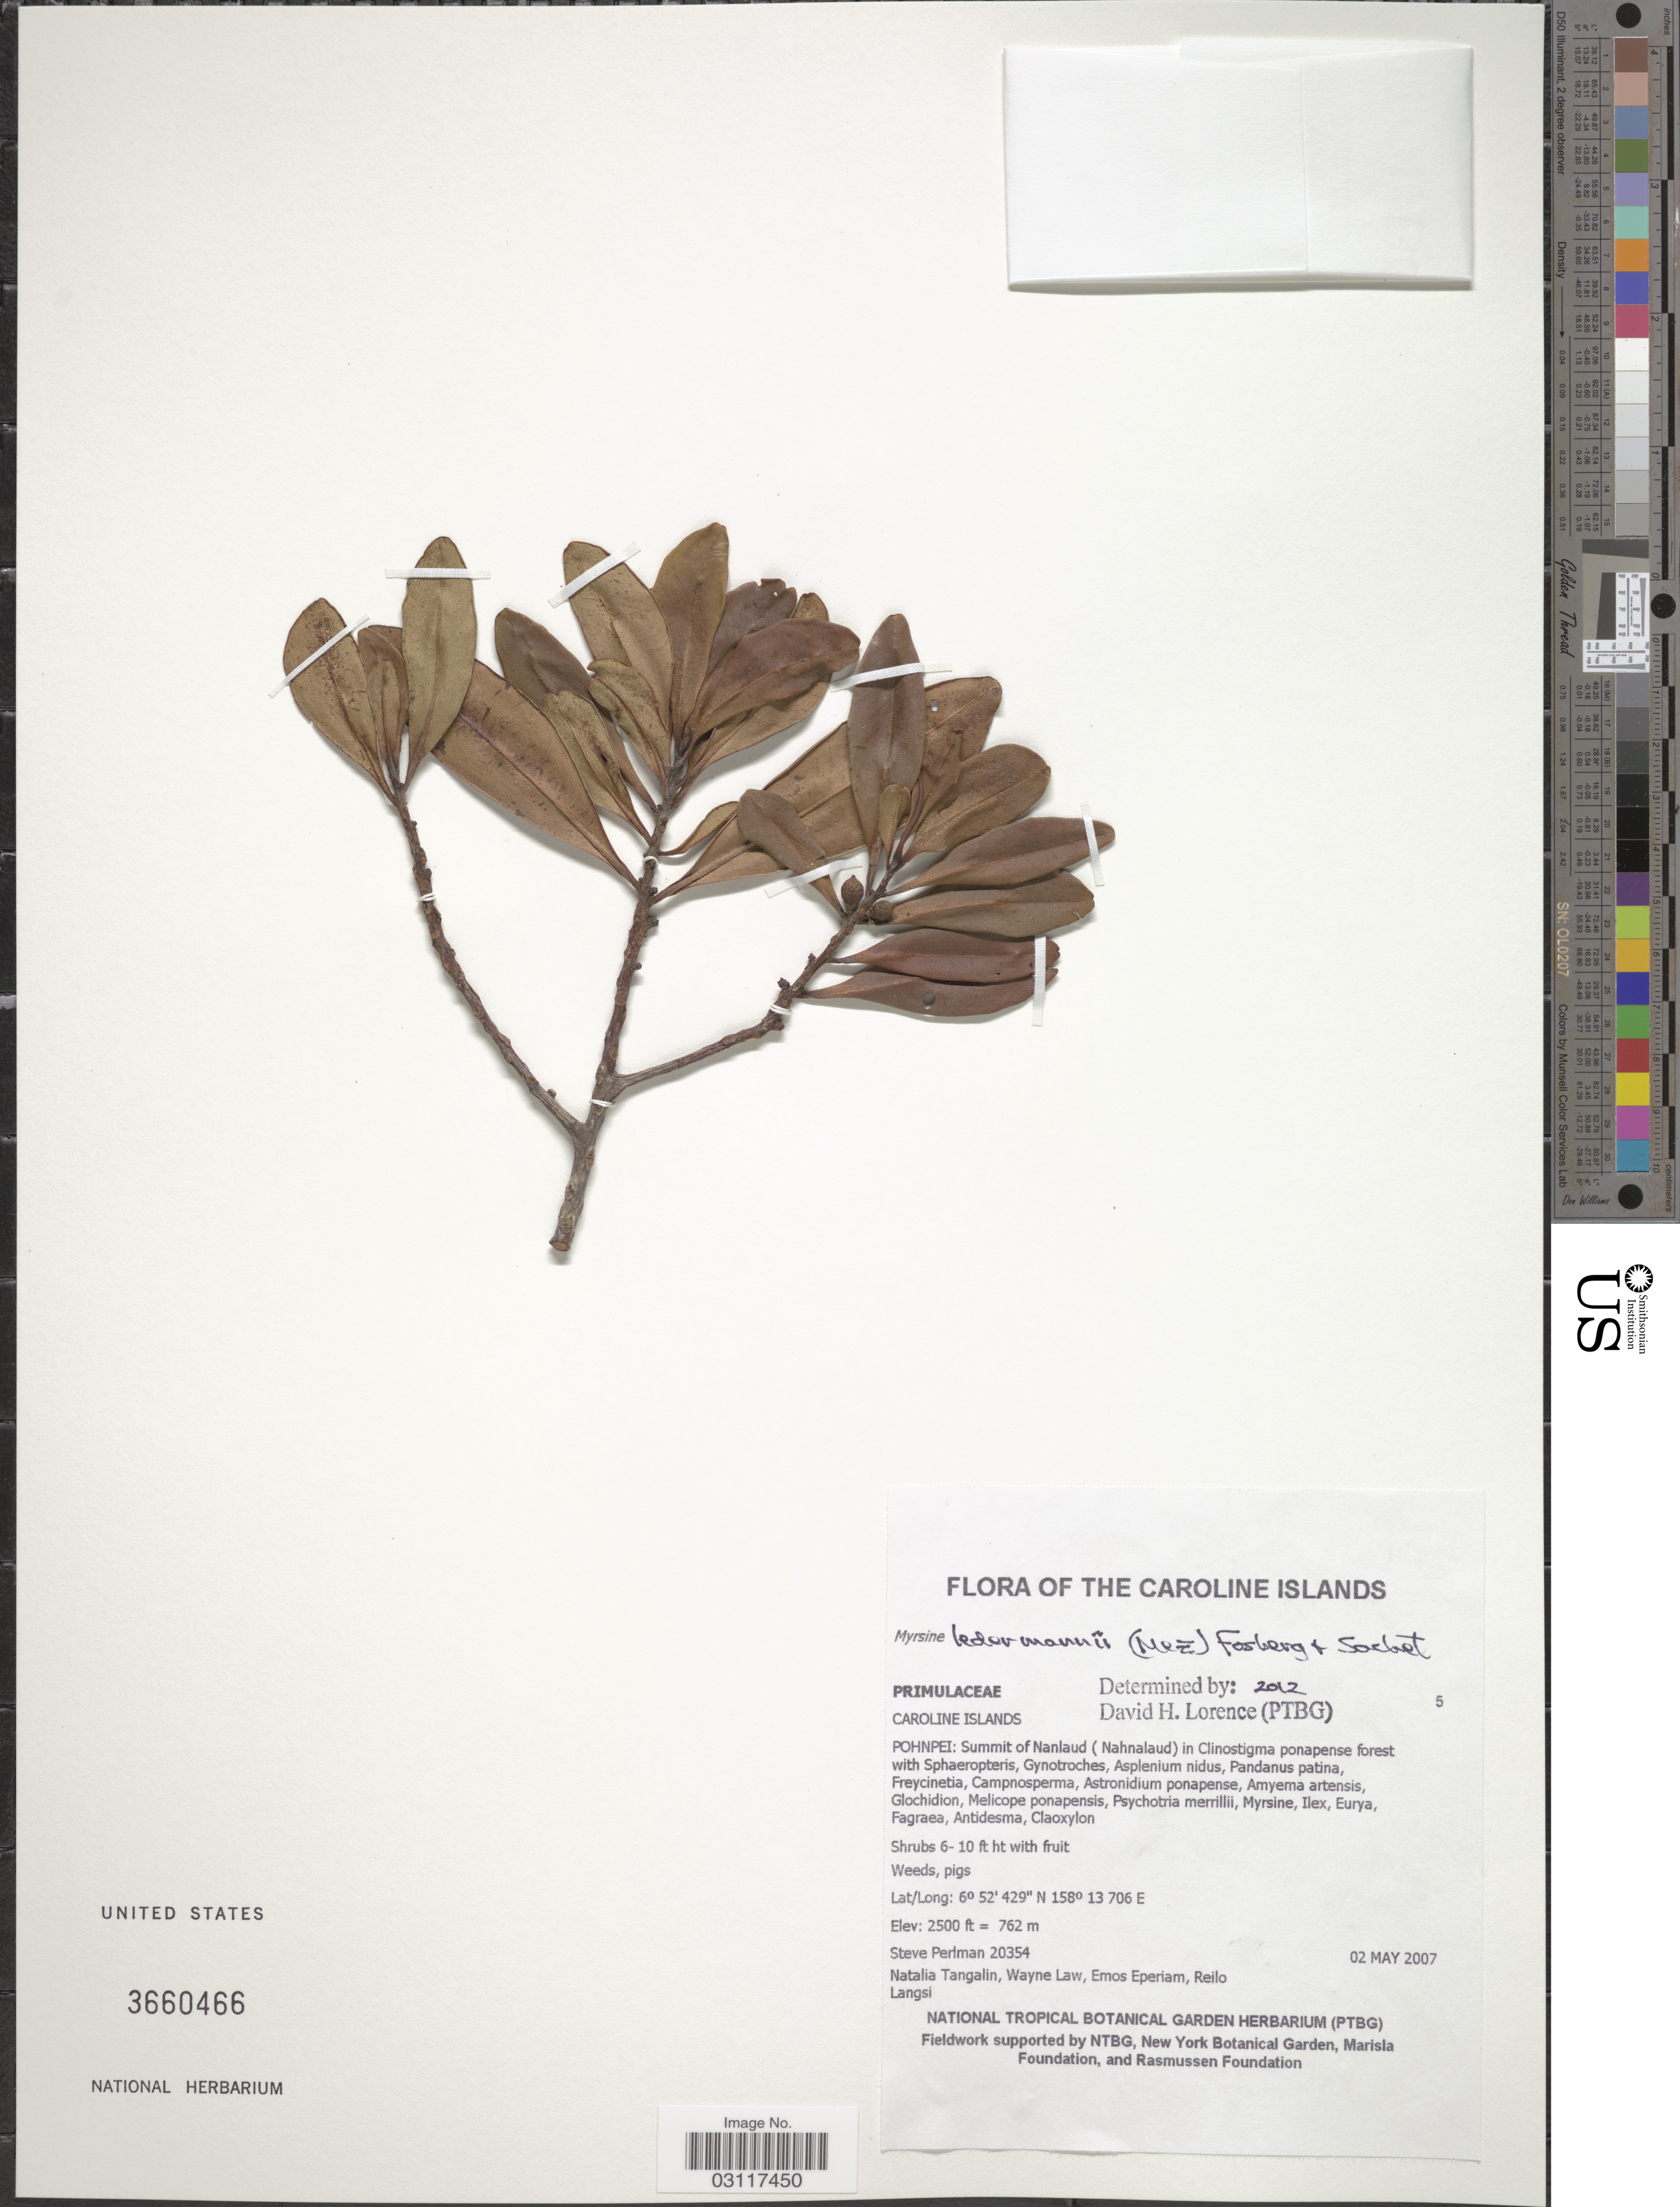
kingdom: Plantae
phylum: Tracheophyta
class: Magnoliopsida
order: Ericales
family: Primulaceae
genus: Myrsine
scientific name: Myrsine ledermannii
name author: (Mez) Fosberg & Sachet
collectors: S. Perlman, N. Tangalin, W. Law, E. Eperiam & L. Reilo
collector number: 20354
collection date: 2007-05-02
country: Micronesia, Federated States of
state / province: Pohnpei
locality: The Caroline Islands, Pohnpei: Summit of Nanlaud (Nahnalaud).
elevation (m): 762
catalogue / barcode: US 3660466